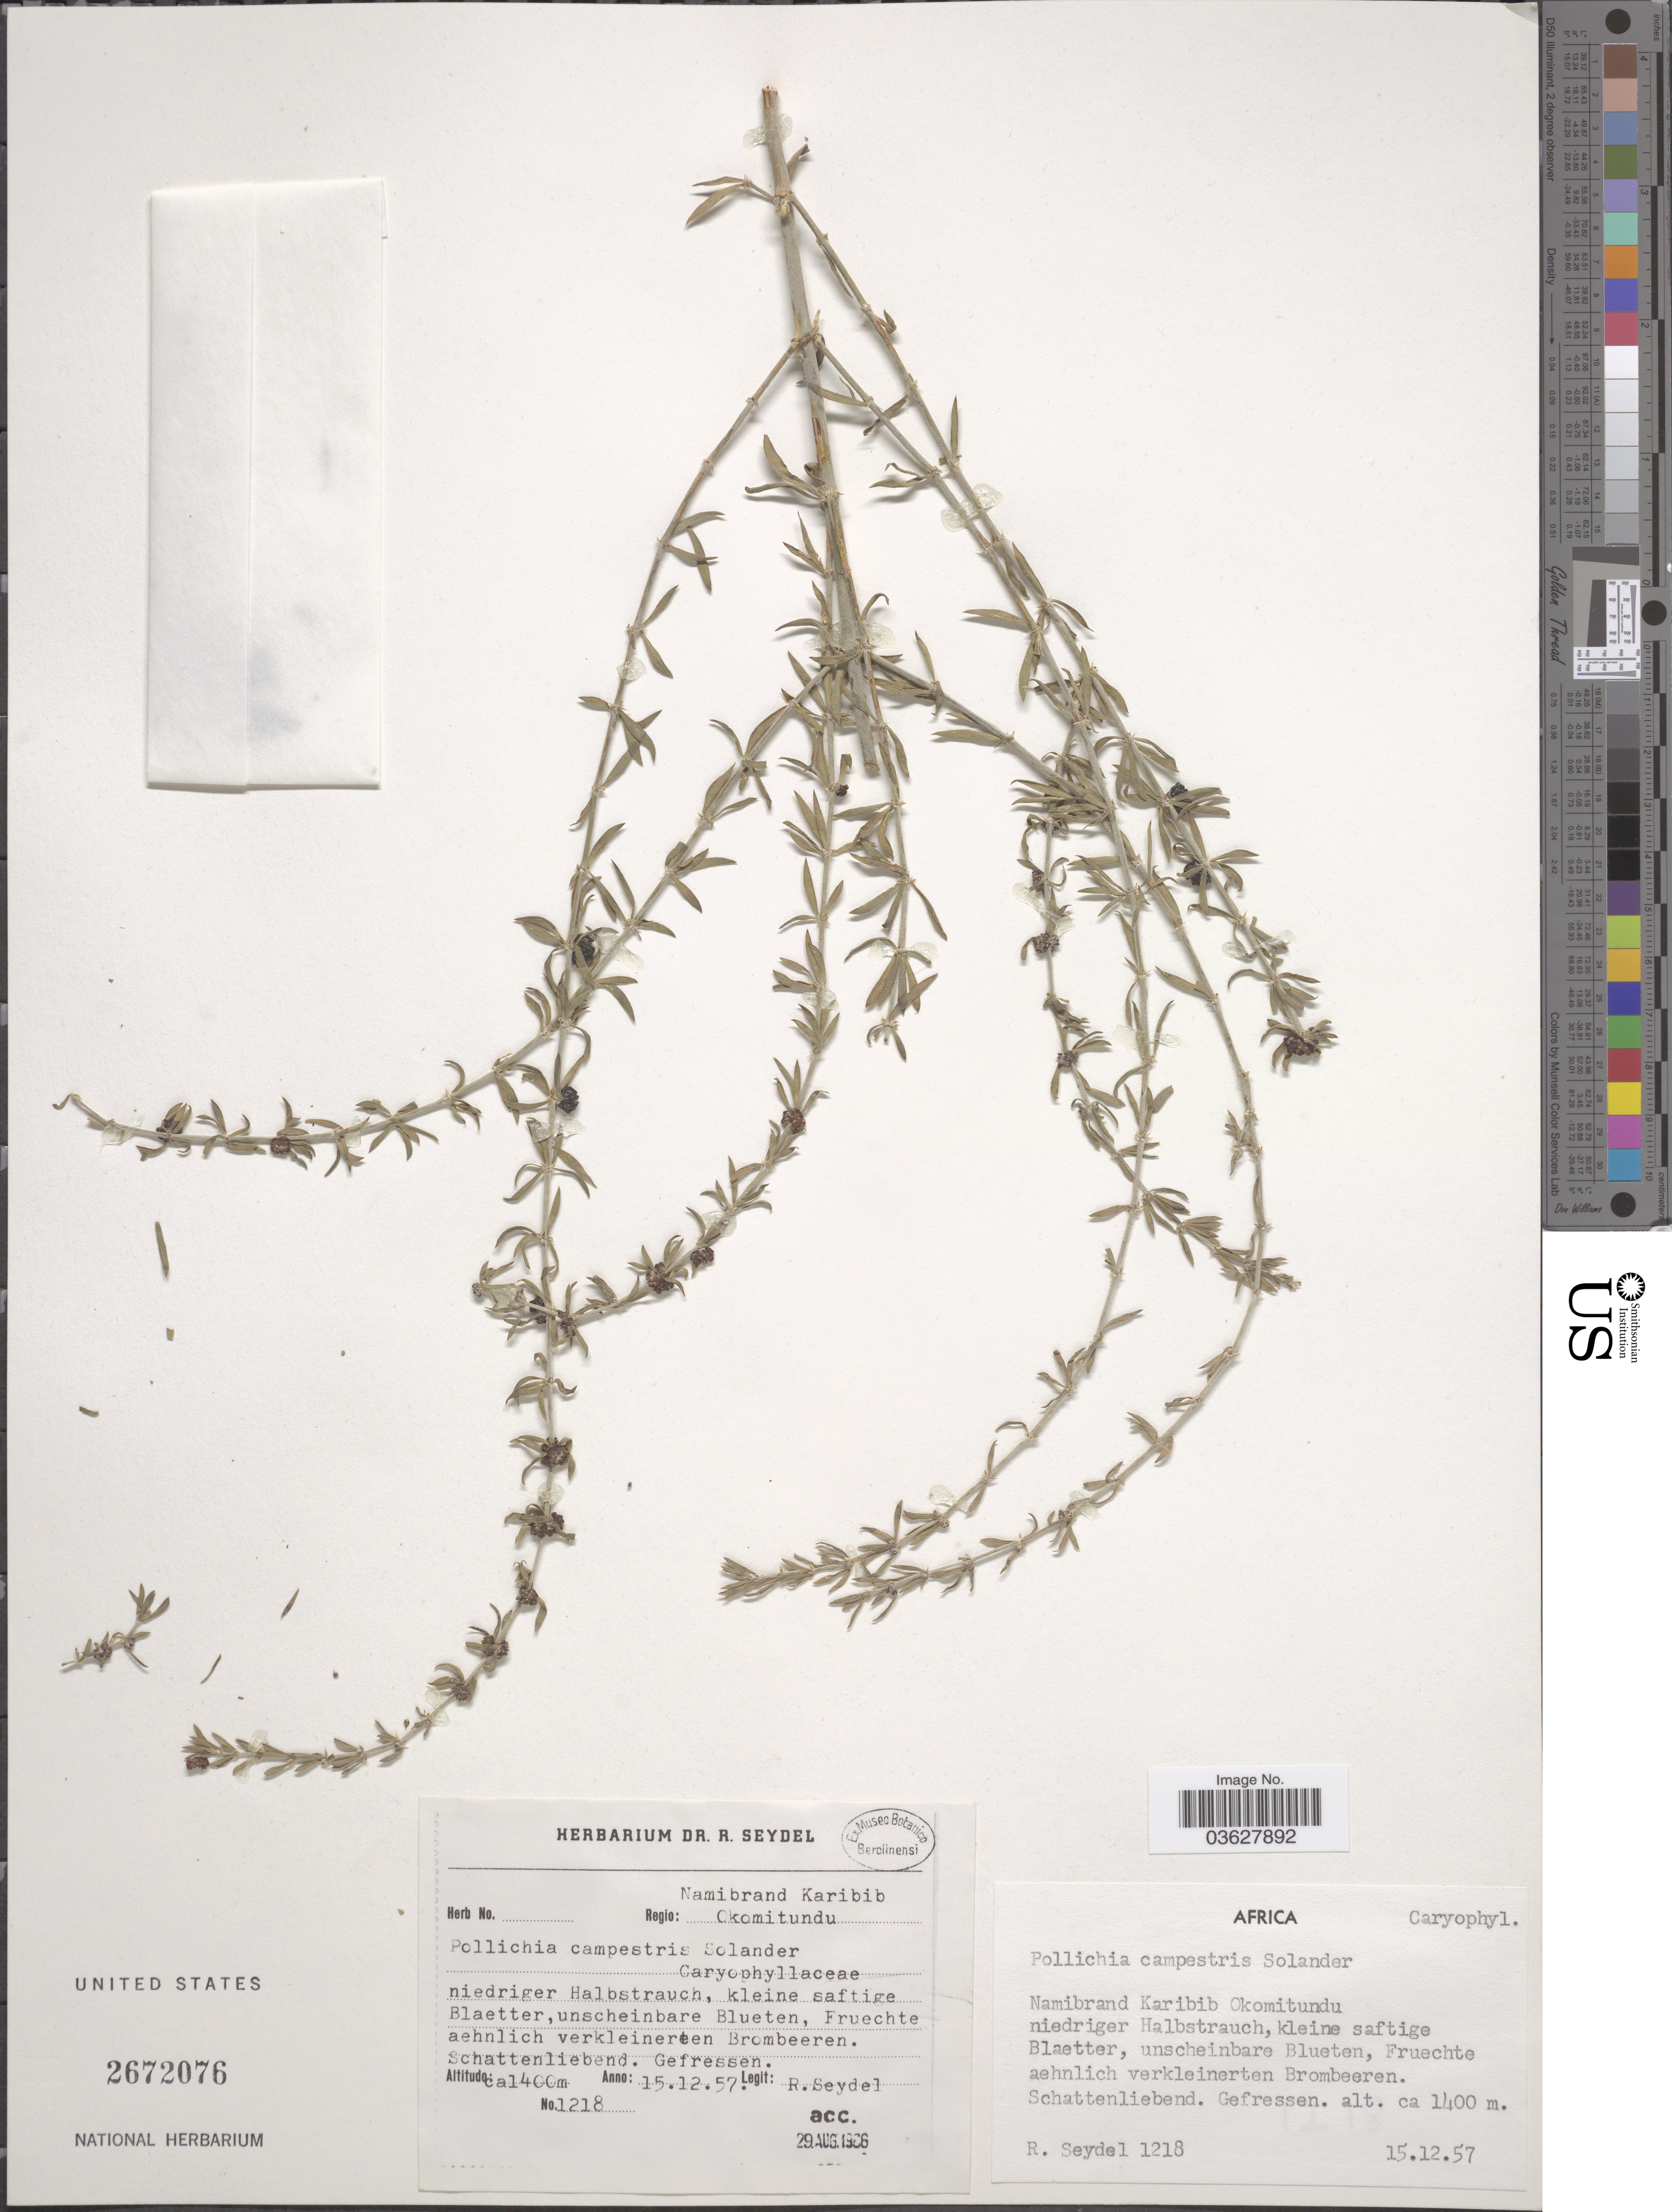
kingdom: Plantae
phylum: Tracheophyta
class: Magnoliopsida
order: Caryophyllales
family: Caryophyllaceae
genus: Pollichia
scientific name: Pollichia campestris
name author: Aiton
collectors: R. Seydel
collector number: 1218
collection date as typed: Transcribed d/m/y: 15/12/57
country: Namibia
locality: Africa. Regio: Namibrand Karibib Okomitundu.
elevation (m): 1400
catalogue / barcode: US 2672076